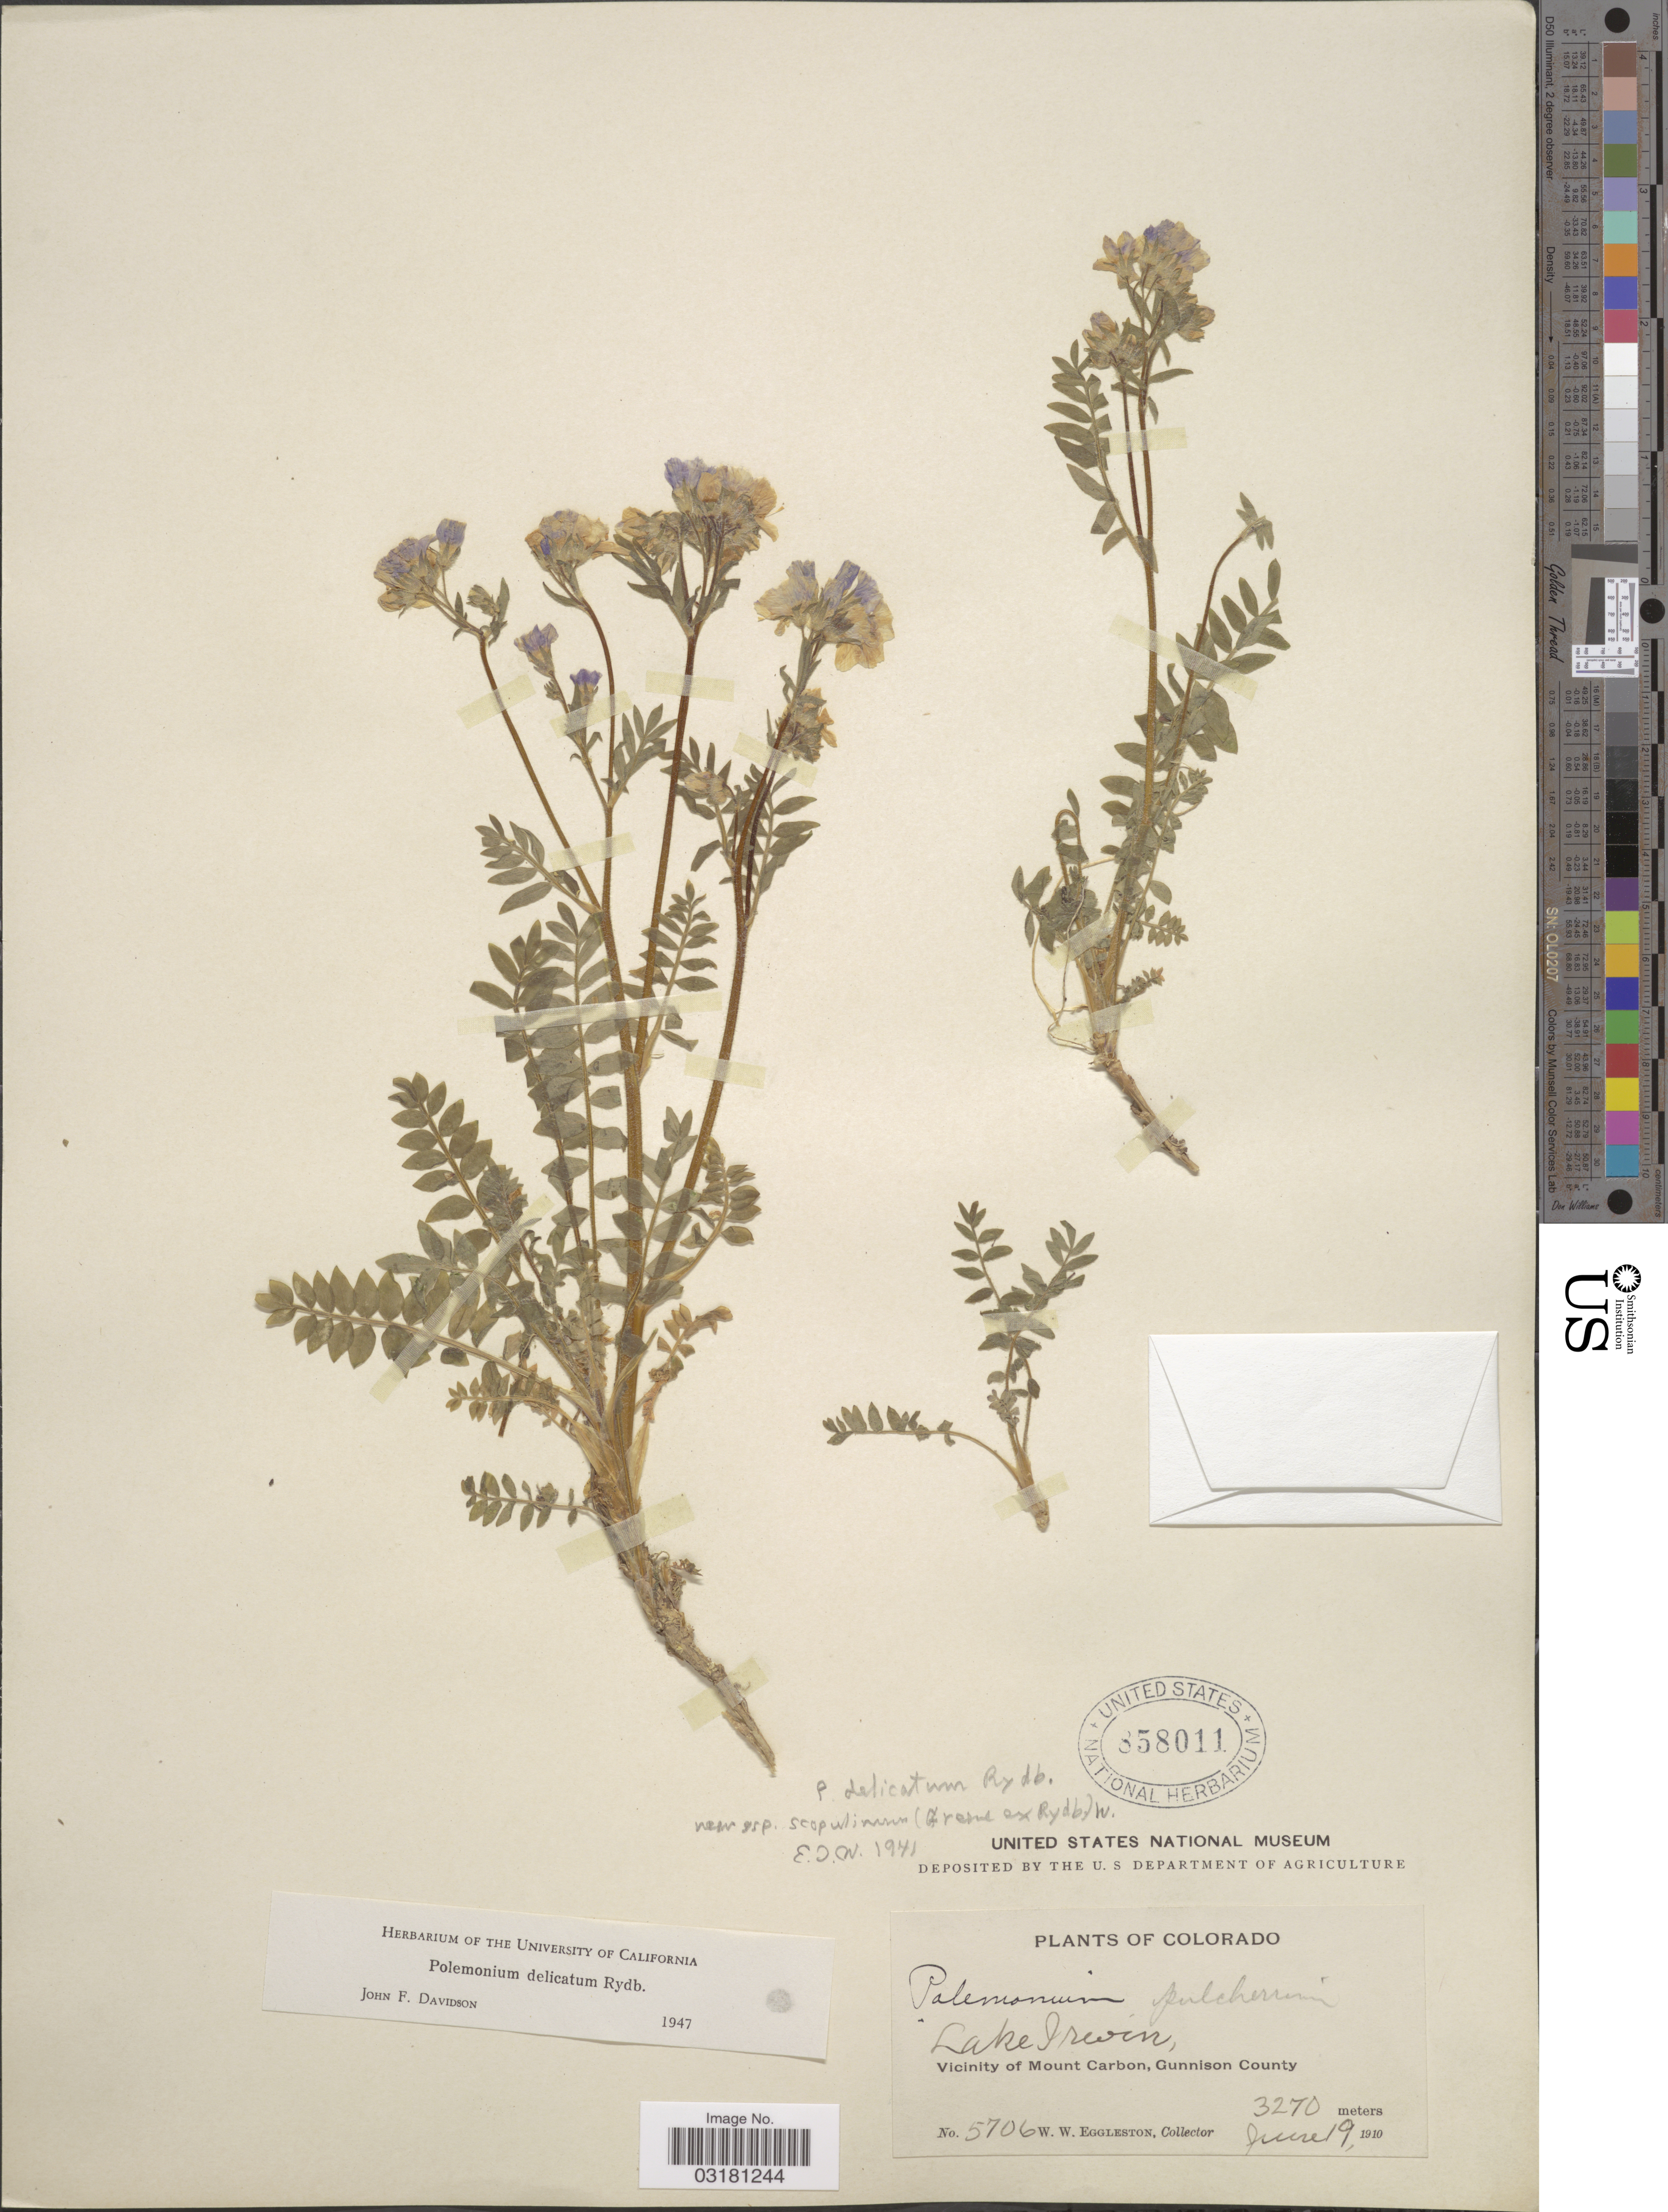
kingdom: Plantae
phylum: Tracheophyta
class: Magnoliopsida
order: Ericales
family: Polemoniaceae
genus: Polemonium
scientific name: Polemonium delicatum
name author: Rydb.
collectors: W. W. Eggleston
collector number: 5706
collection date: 1910-06-19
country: United States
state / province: Colorado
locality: Lake Irwin, Vicinity of Mount Carbon, Gunnison County.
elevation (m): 3270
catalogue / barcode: US 858011